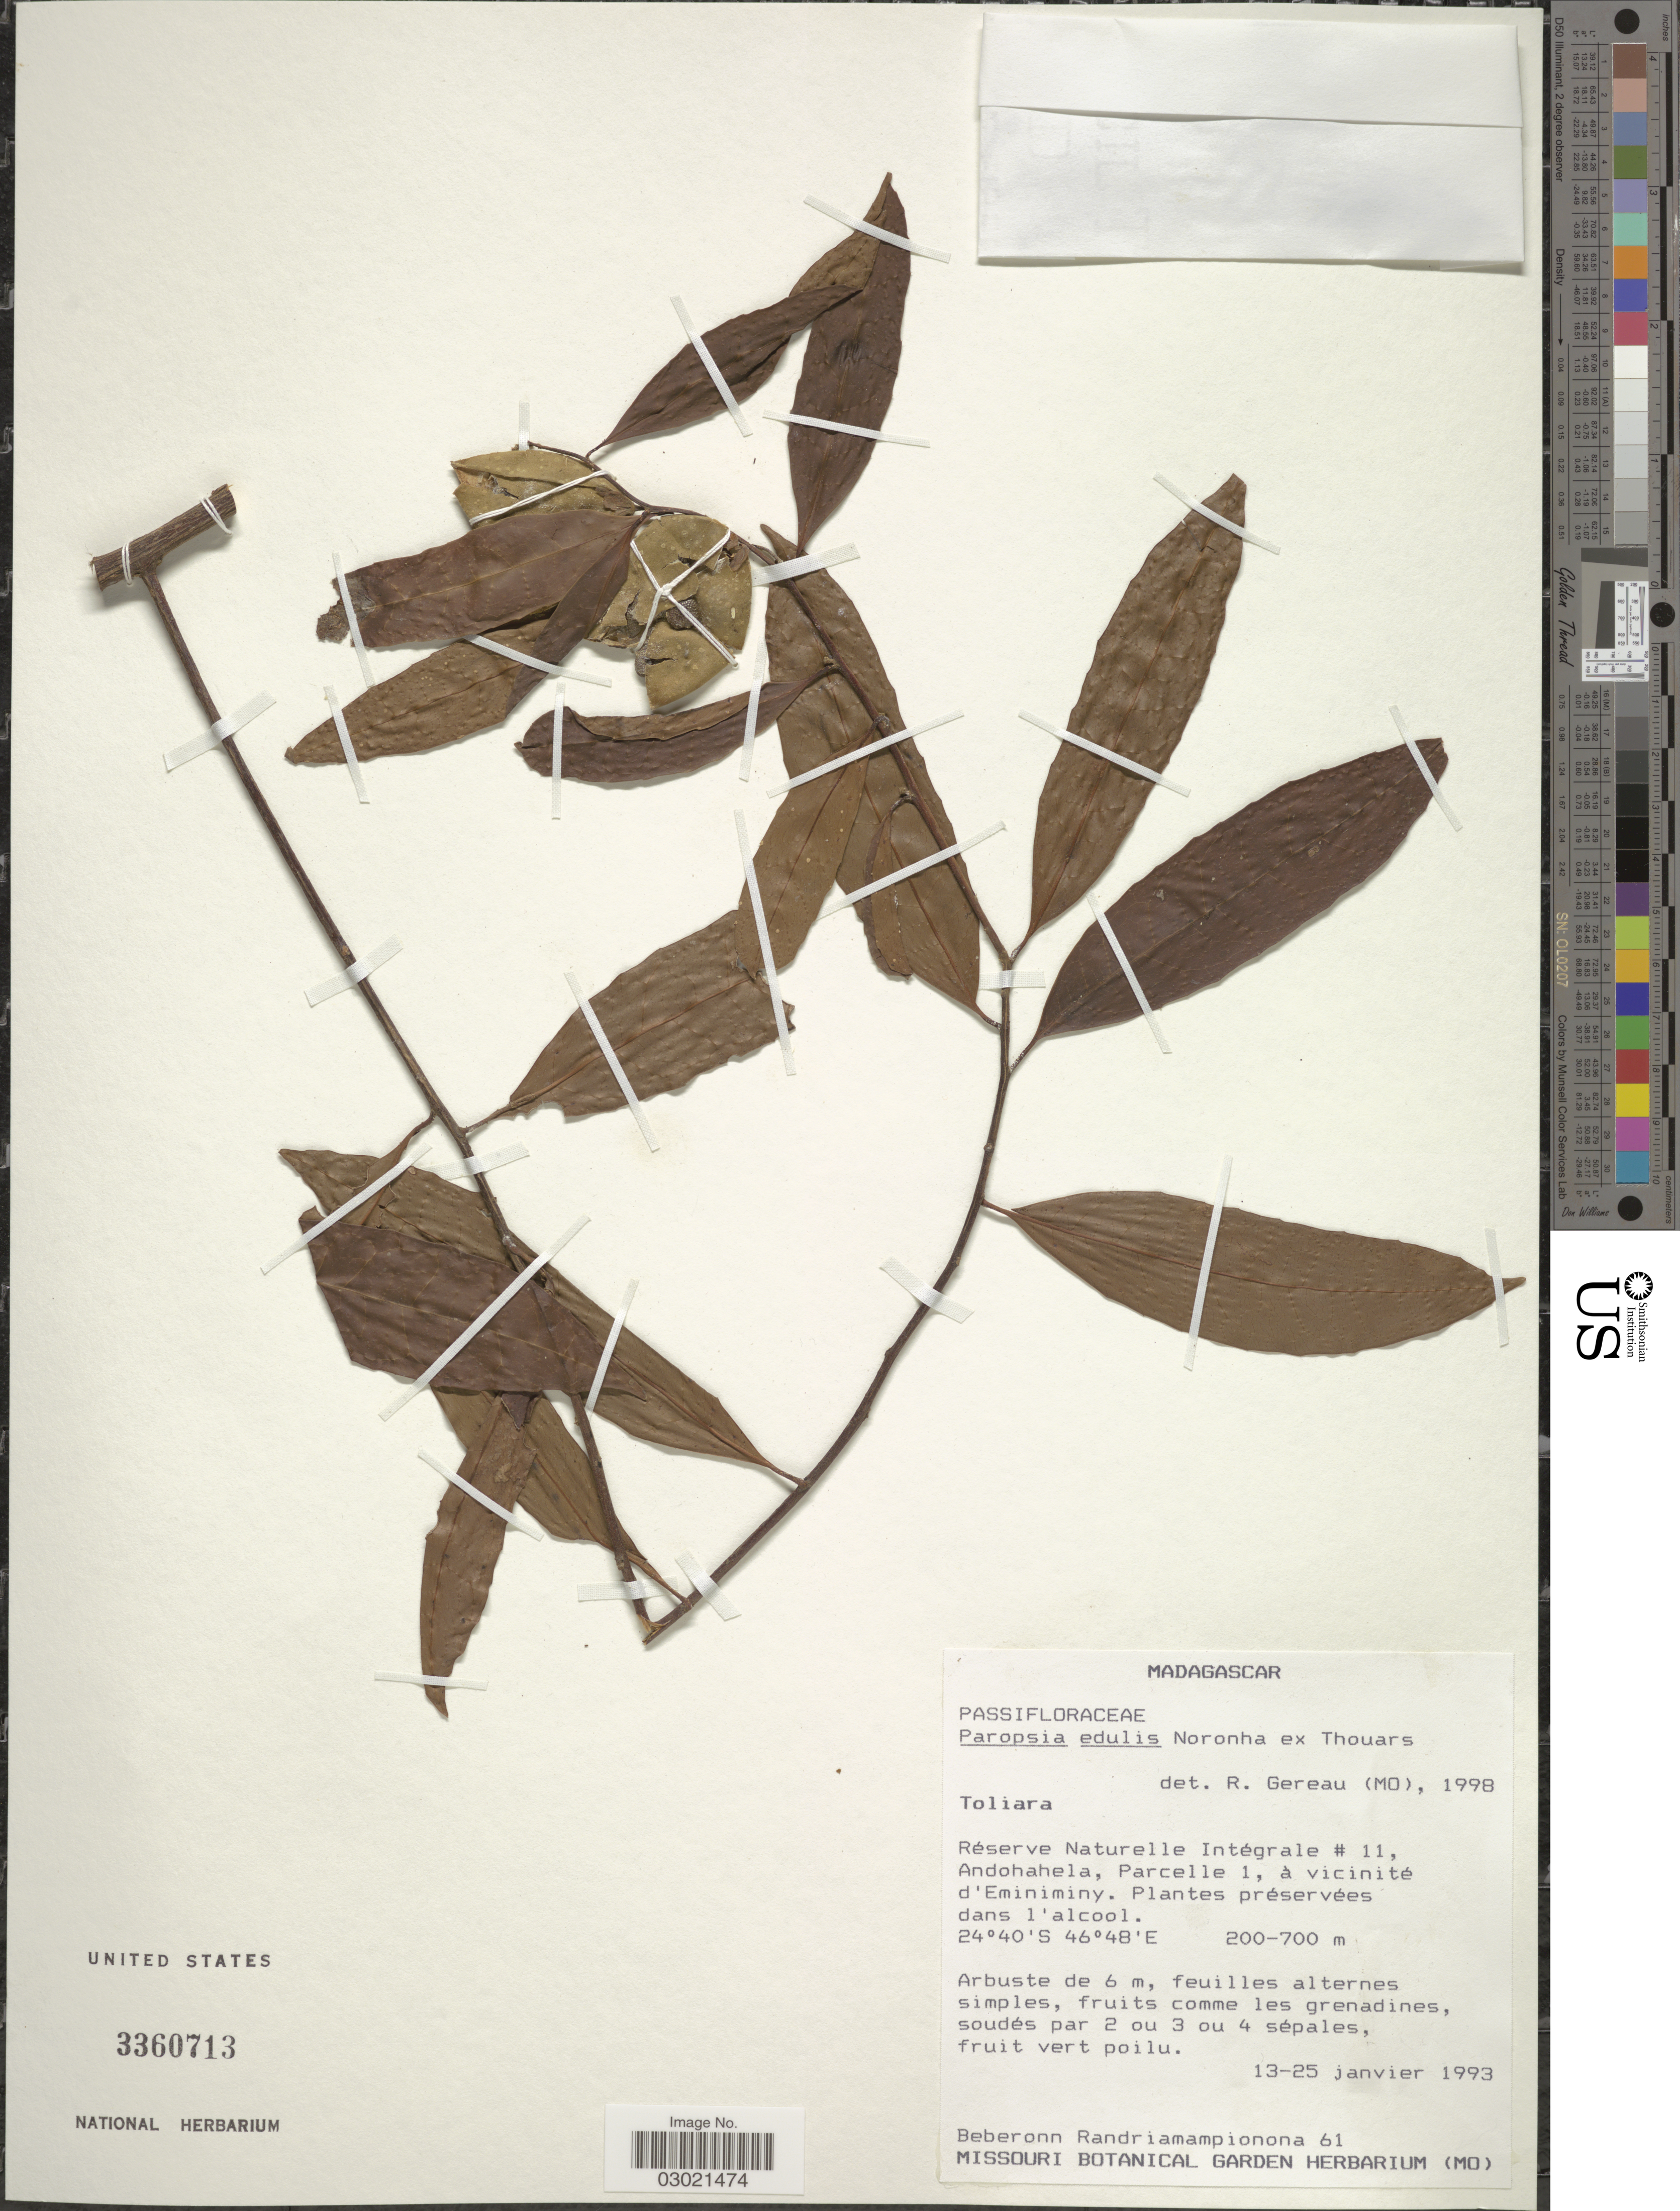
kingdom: Plantae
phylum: Tracheophyta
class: Magnoliopsida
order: Malpighiales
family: Passifloraceae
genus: Paropsia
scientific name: Paropsia edulis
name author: Noronha ex Thouars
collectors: B. Randriamampionona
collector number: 61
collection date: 1993-01-13/1993-01-25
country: Madagascar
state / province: Anosy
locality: Réserve Naturelle Intégrale # 11, Andohahela, Parcelle 1, à vicinité d'Eminiminy.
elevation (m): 200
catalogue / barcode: US 3360713